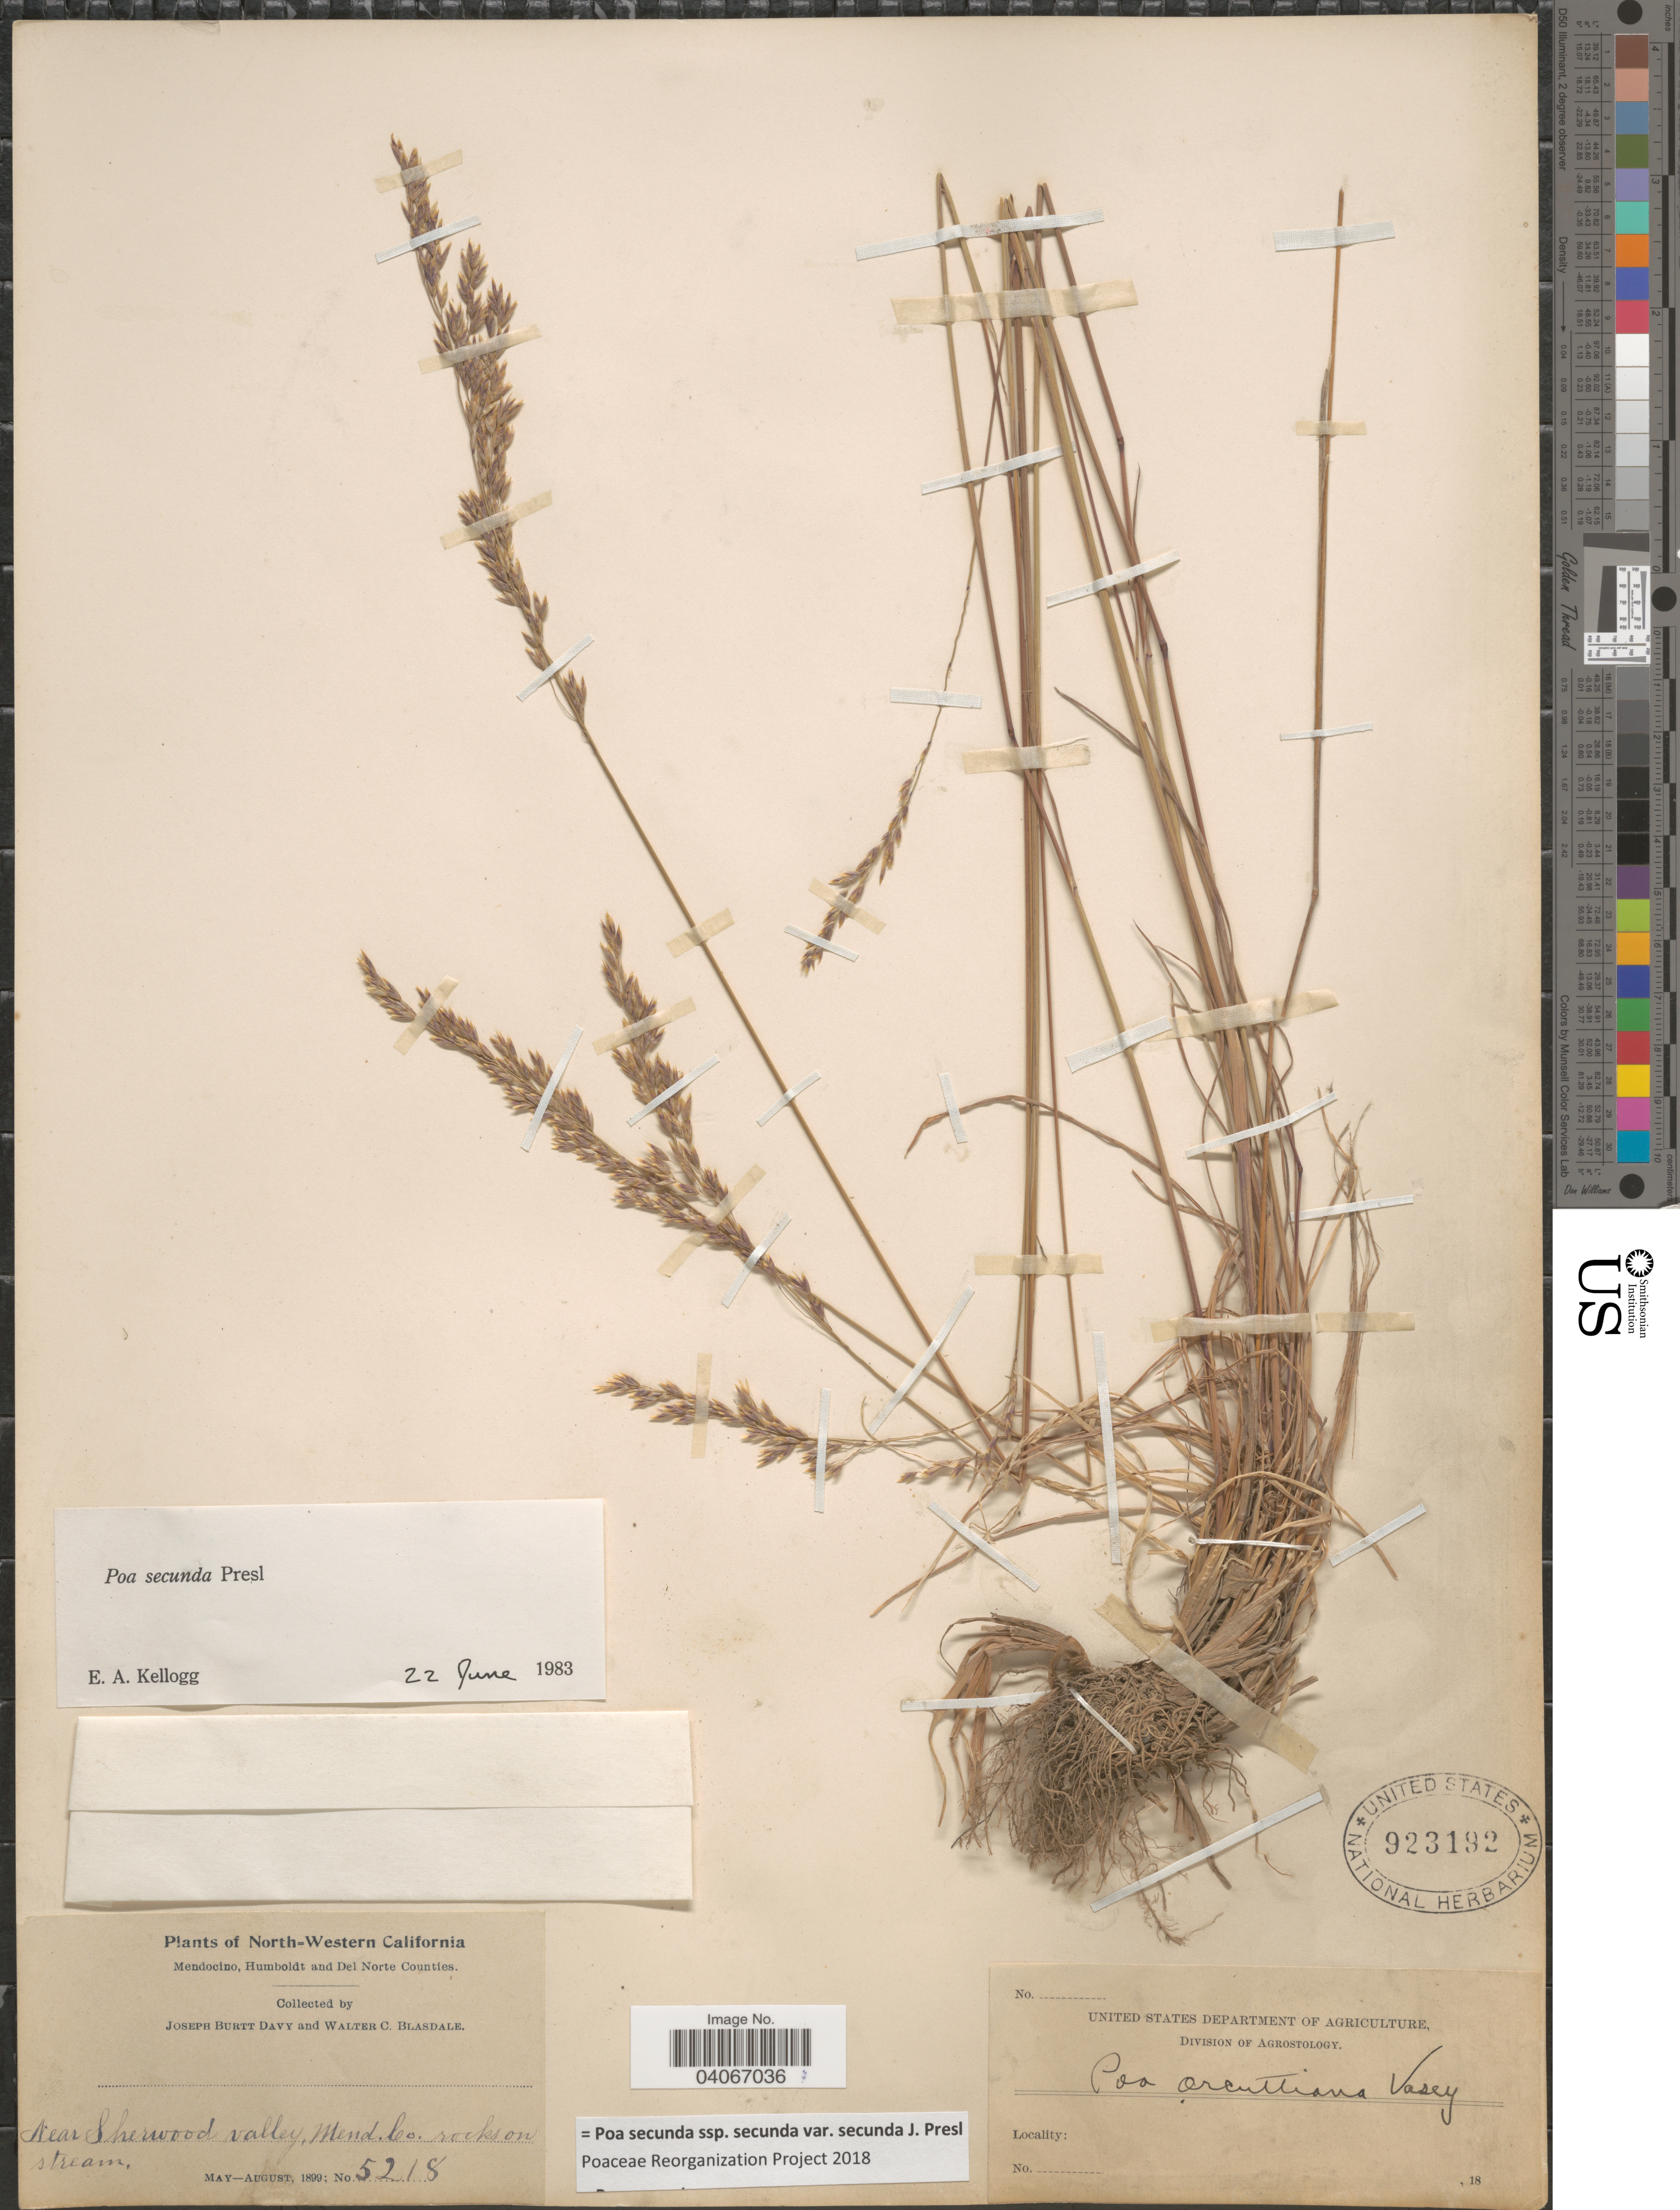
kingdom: Plantae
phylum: Tracheophyta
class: Liliopsida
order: Poales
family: Poaceae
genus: Poa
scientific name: Poa secunda subsp. secunda var. secunda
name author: J. Presl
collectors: J. Burtt Davy & W. Blasdale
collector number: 5218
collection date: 1899-05/1899-08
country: United States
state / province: California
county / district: Mendocino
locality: North-Western California. Mendocino, Humboldt and Del Norte Counties. Near Sherwood valley, Mend. Co. rocks on stream.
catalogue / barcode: US 923192